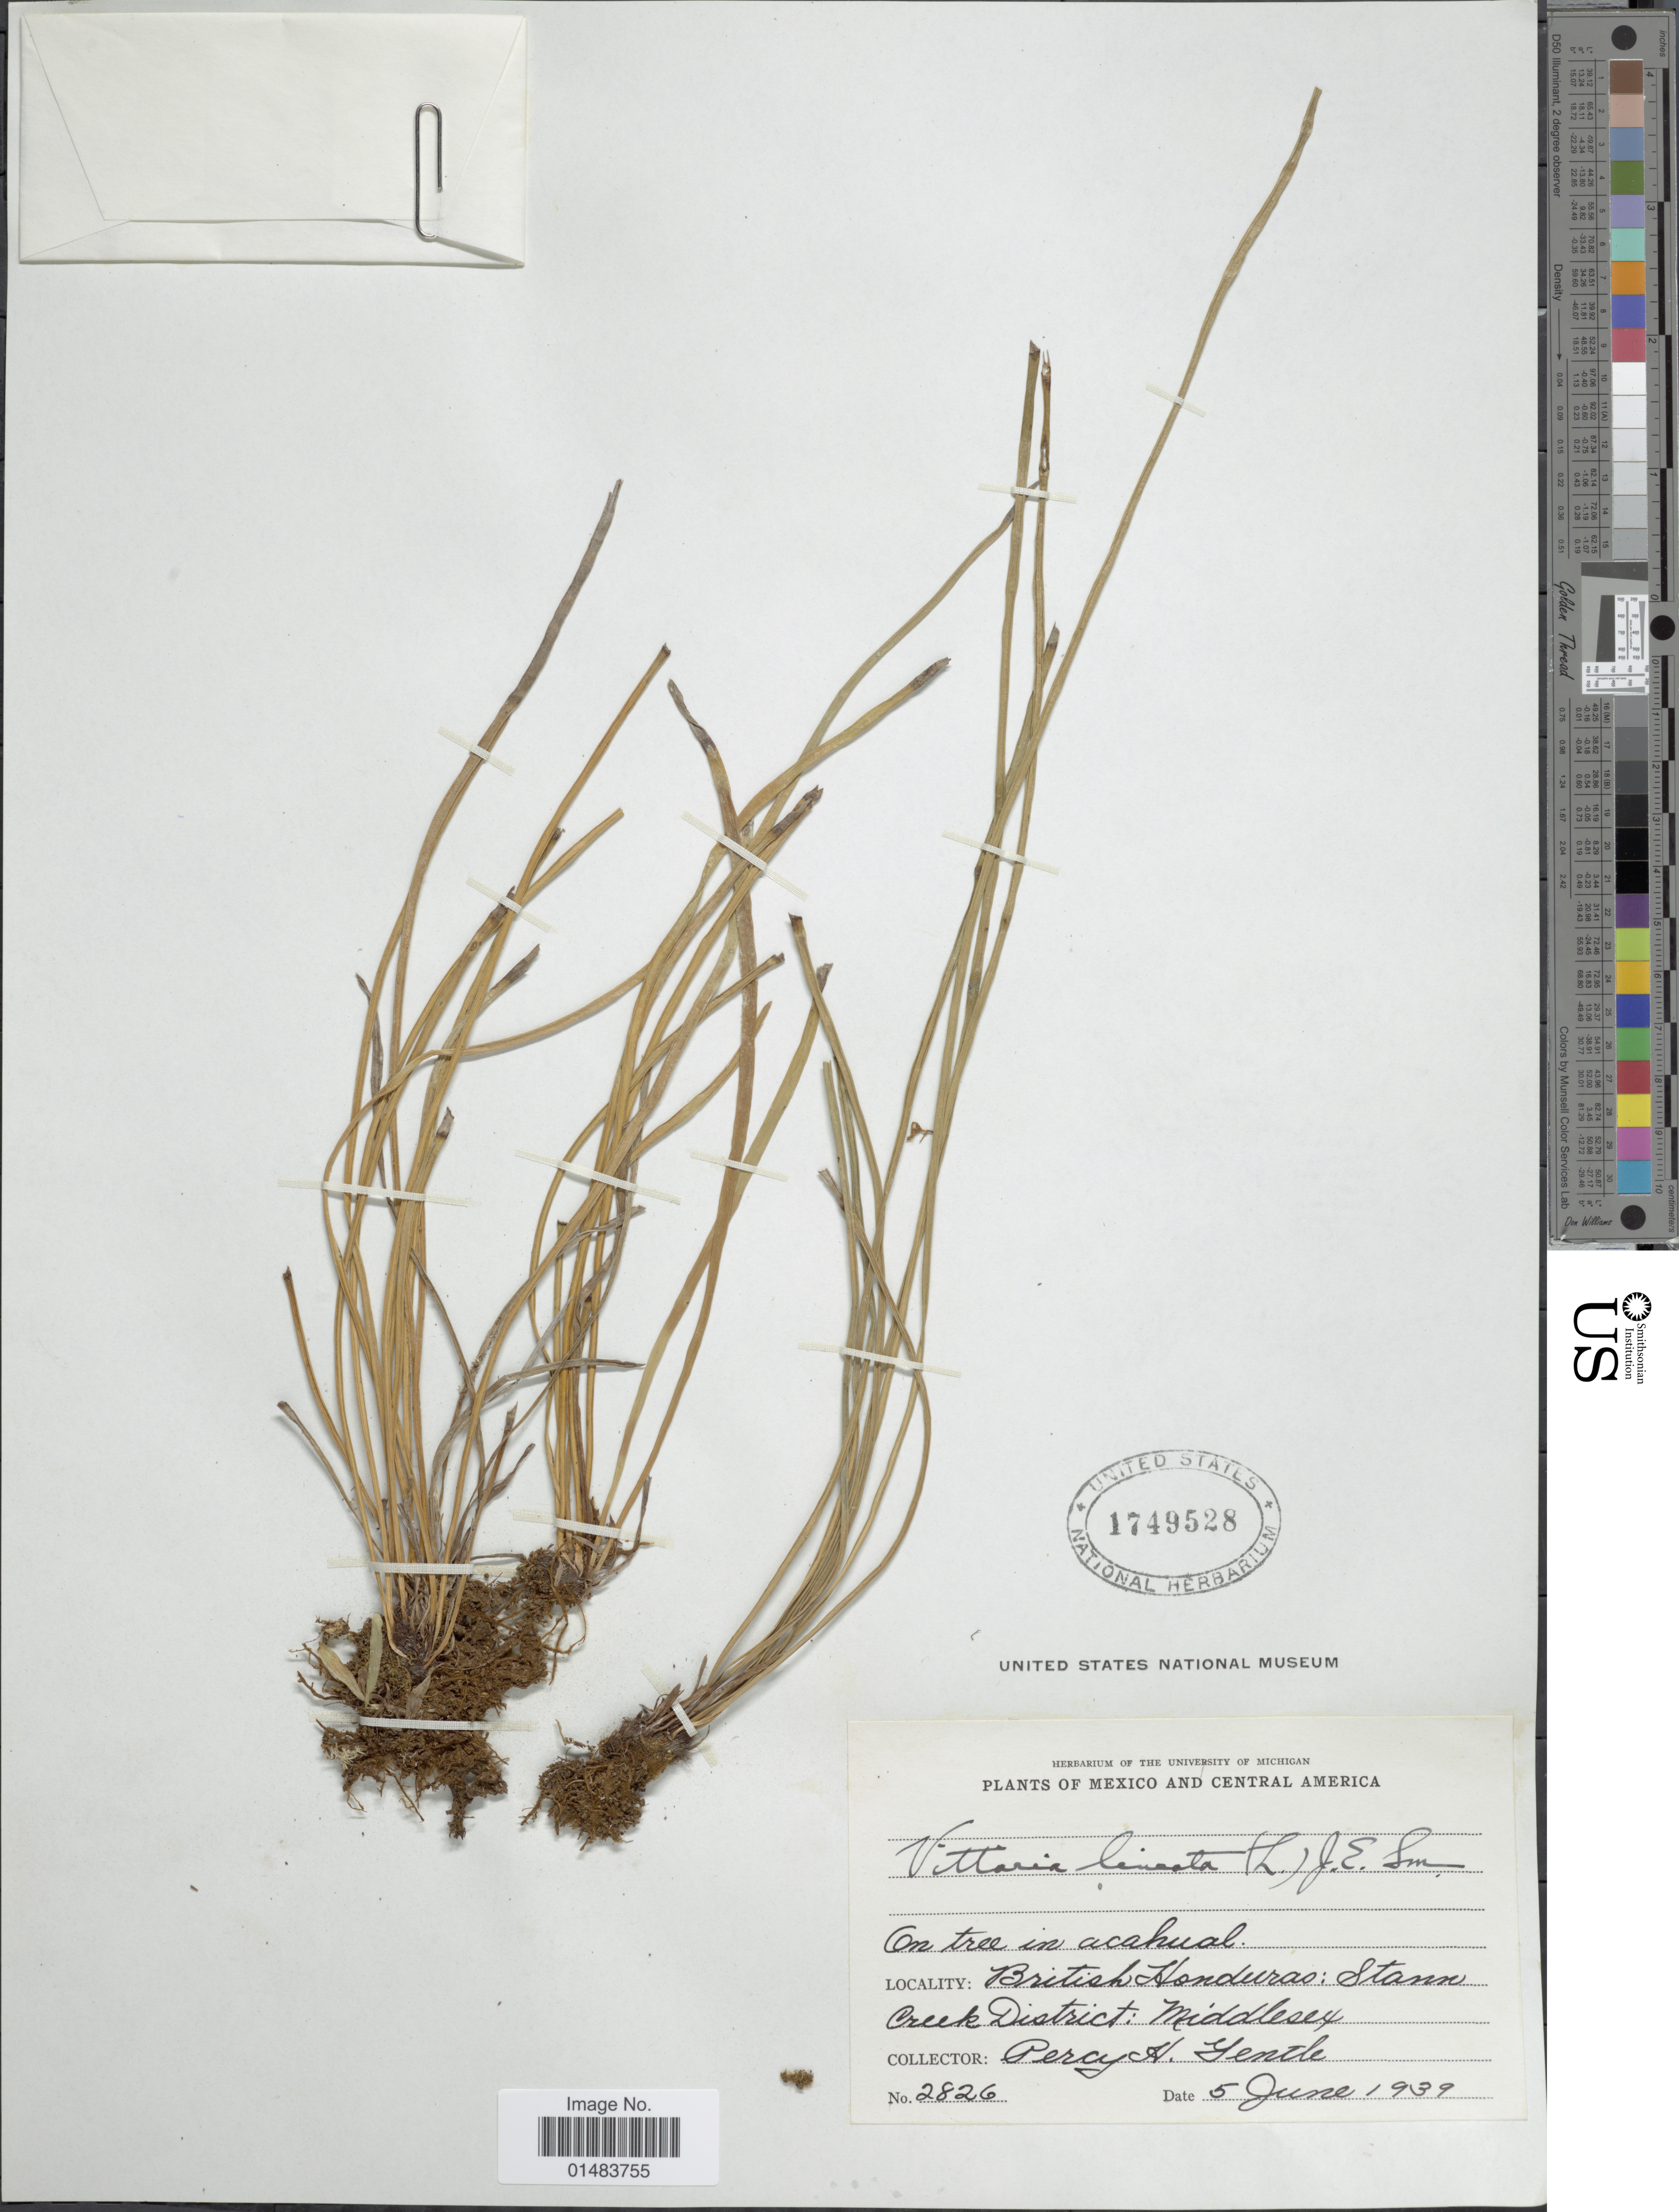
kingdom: Plantae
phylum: Tracheophyta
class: Polypodiopsida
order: Polypodiales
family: Pteridaceae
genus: Vittaria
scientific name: Vittaria lineata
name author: (L.) Sm.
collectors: P. H. Gentle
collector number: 2826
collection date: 1939-06-05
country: Belize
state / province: Stann Creek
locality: British Honduras: Stann Creek district: Middlesex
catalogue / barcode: US 1749528